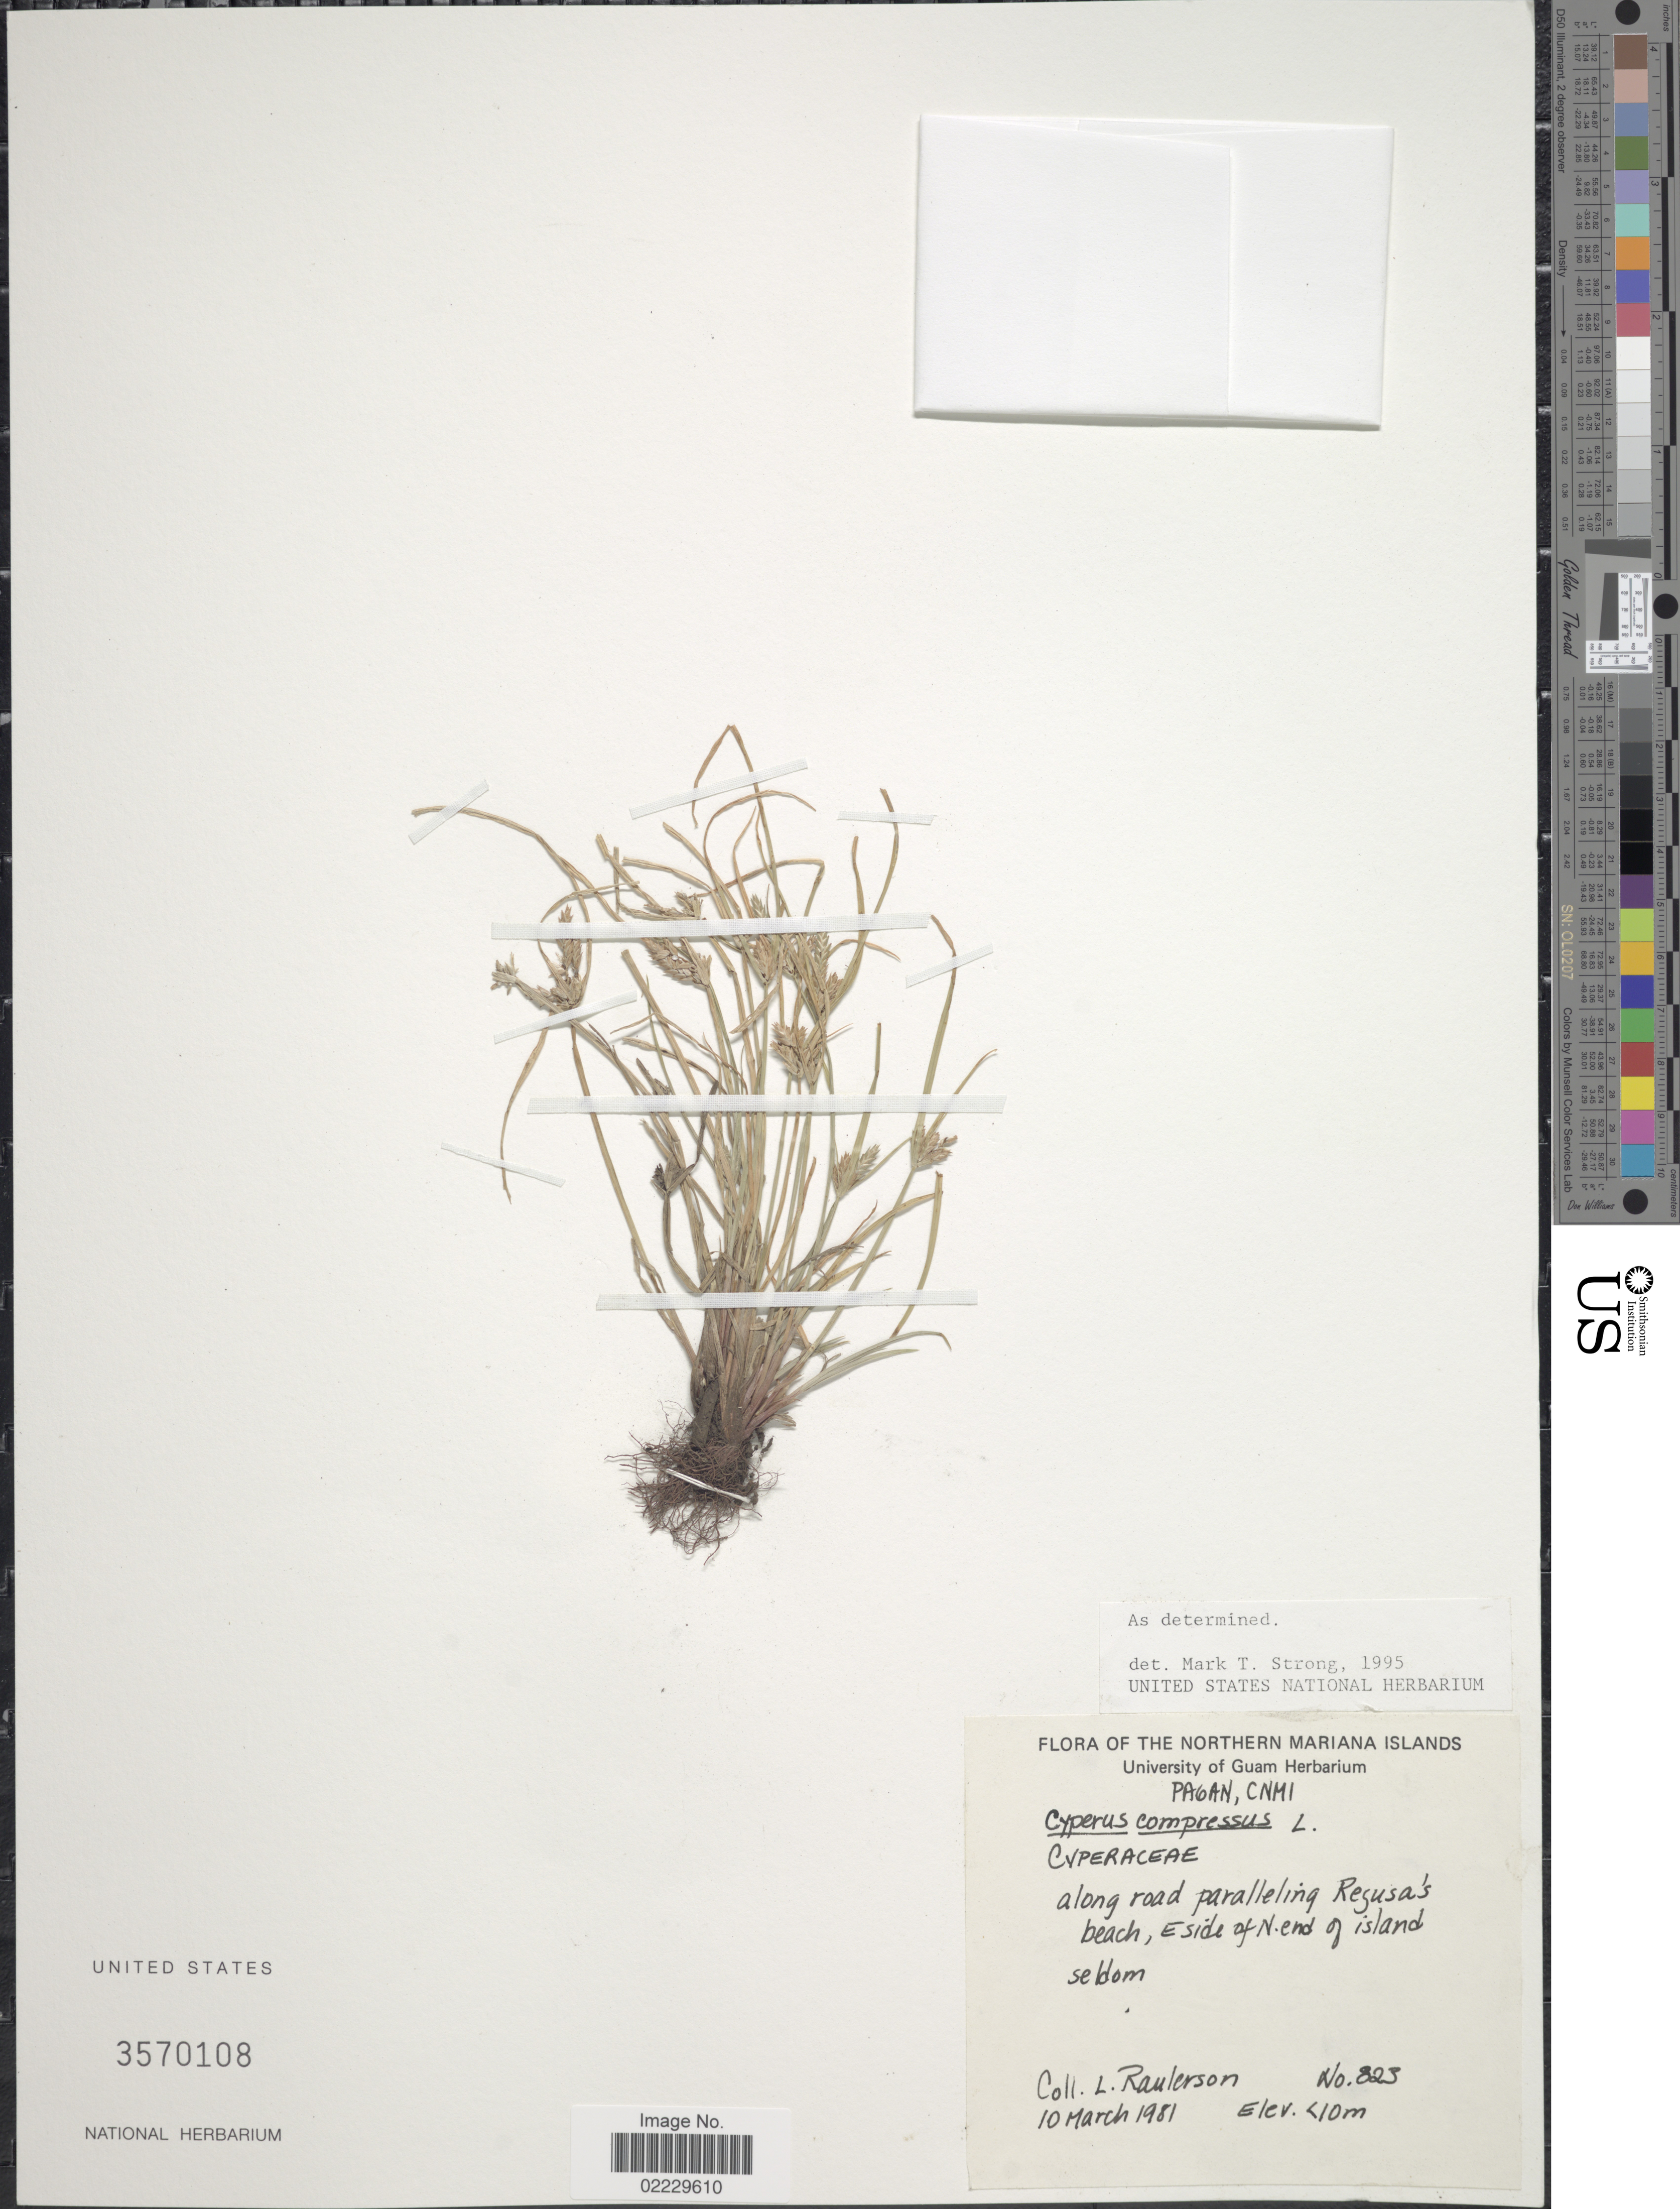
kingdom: Plantae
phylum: Tracheophyta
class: Liliopsida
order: Poales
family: Cyperaceae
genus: Cyperus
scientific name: Cyperus compressus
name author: L.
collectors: L. Raulerson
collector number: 823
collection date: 1981-03-10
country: Northern Mariana Islands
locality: Pagan, CNMI, along road paralleling Regusas [interpreted] beach, E side of N. end of island Seblom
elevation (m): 10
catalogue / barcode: US 3570108